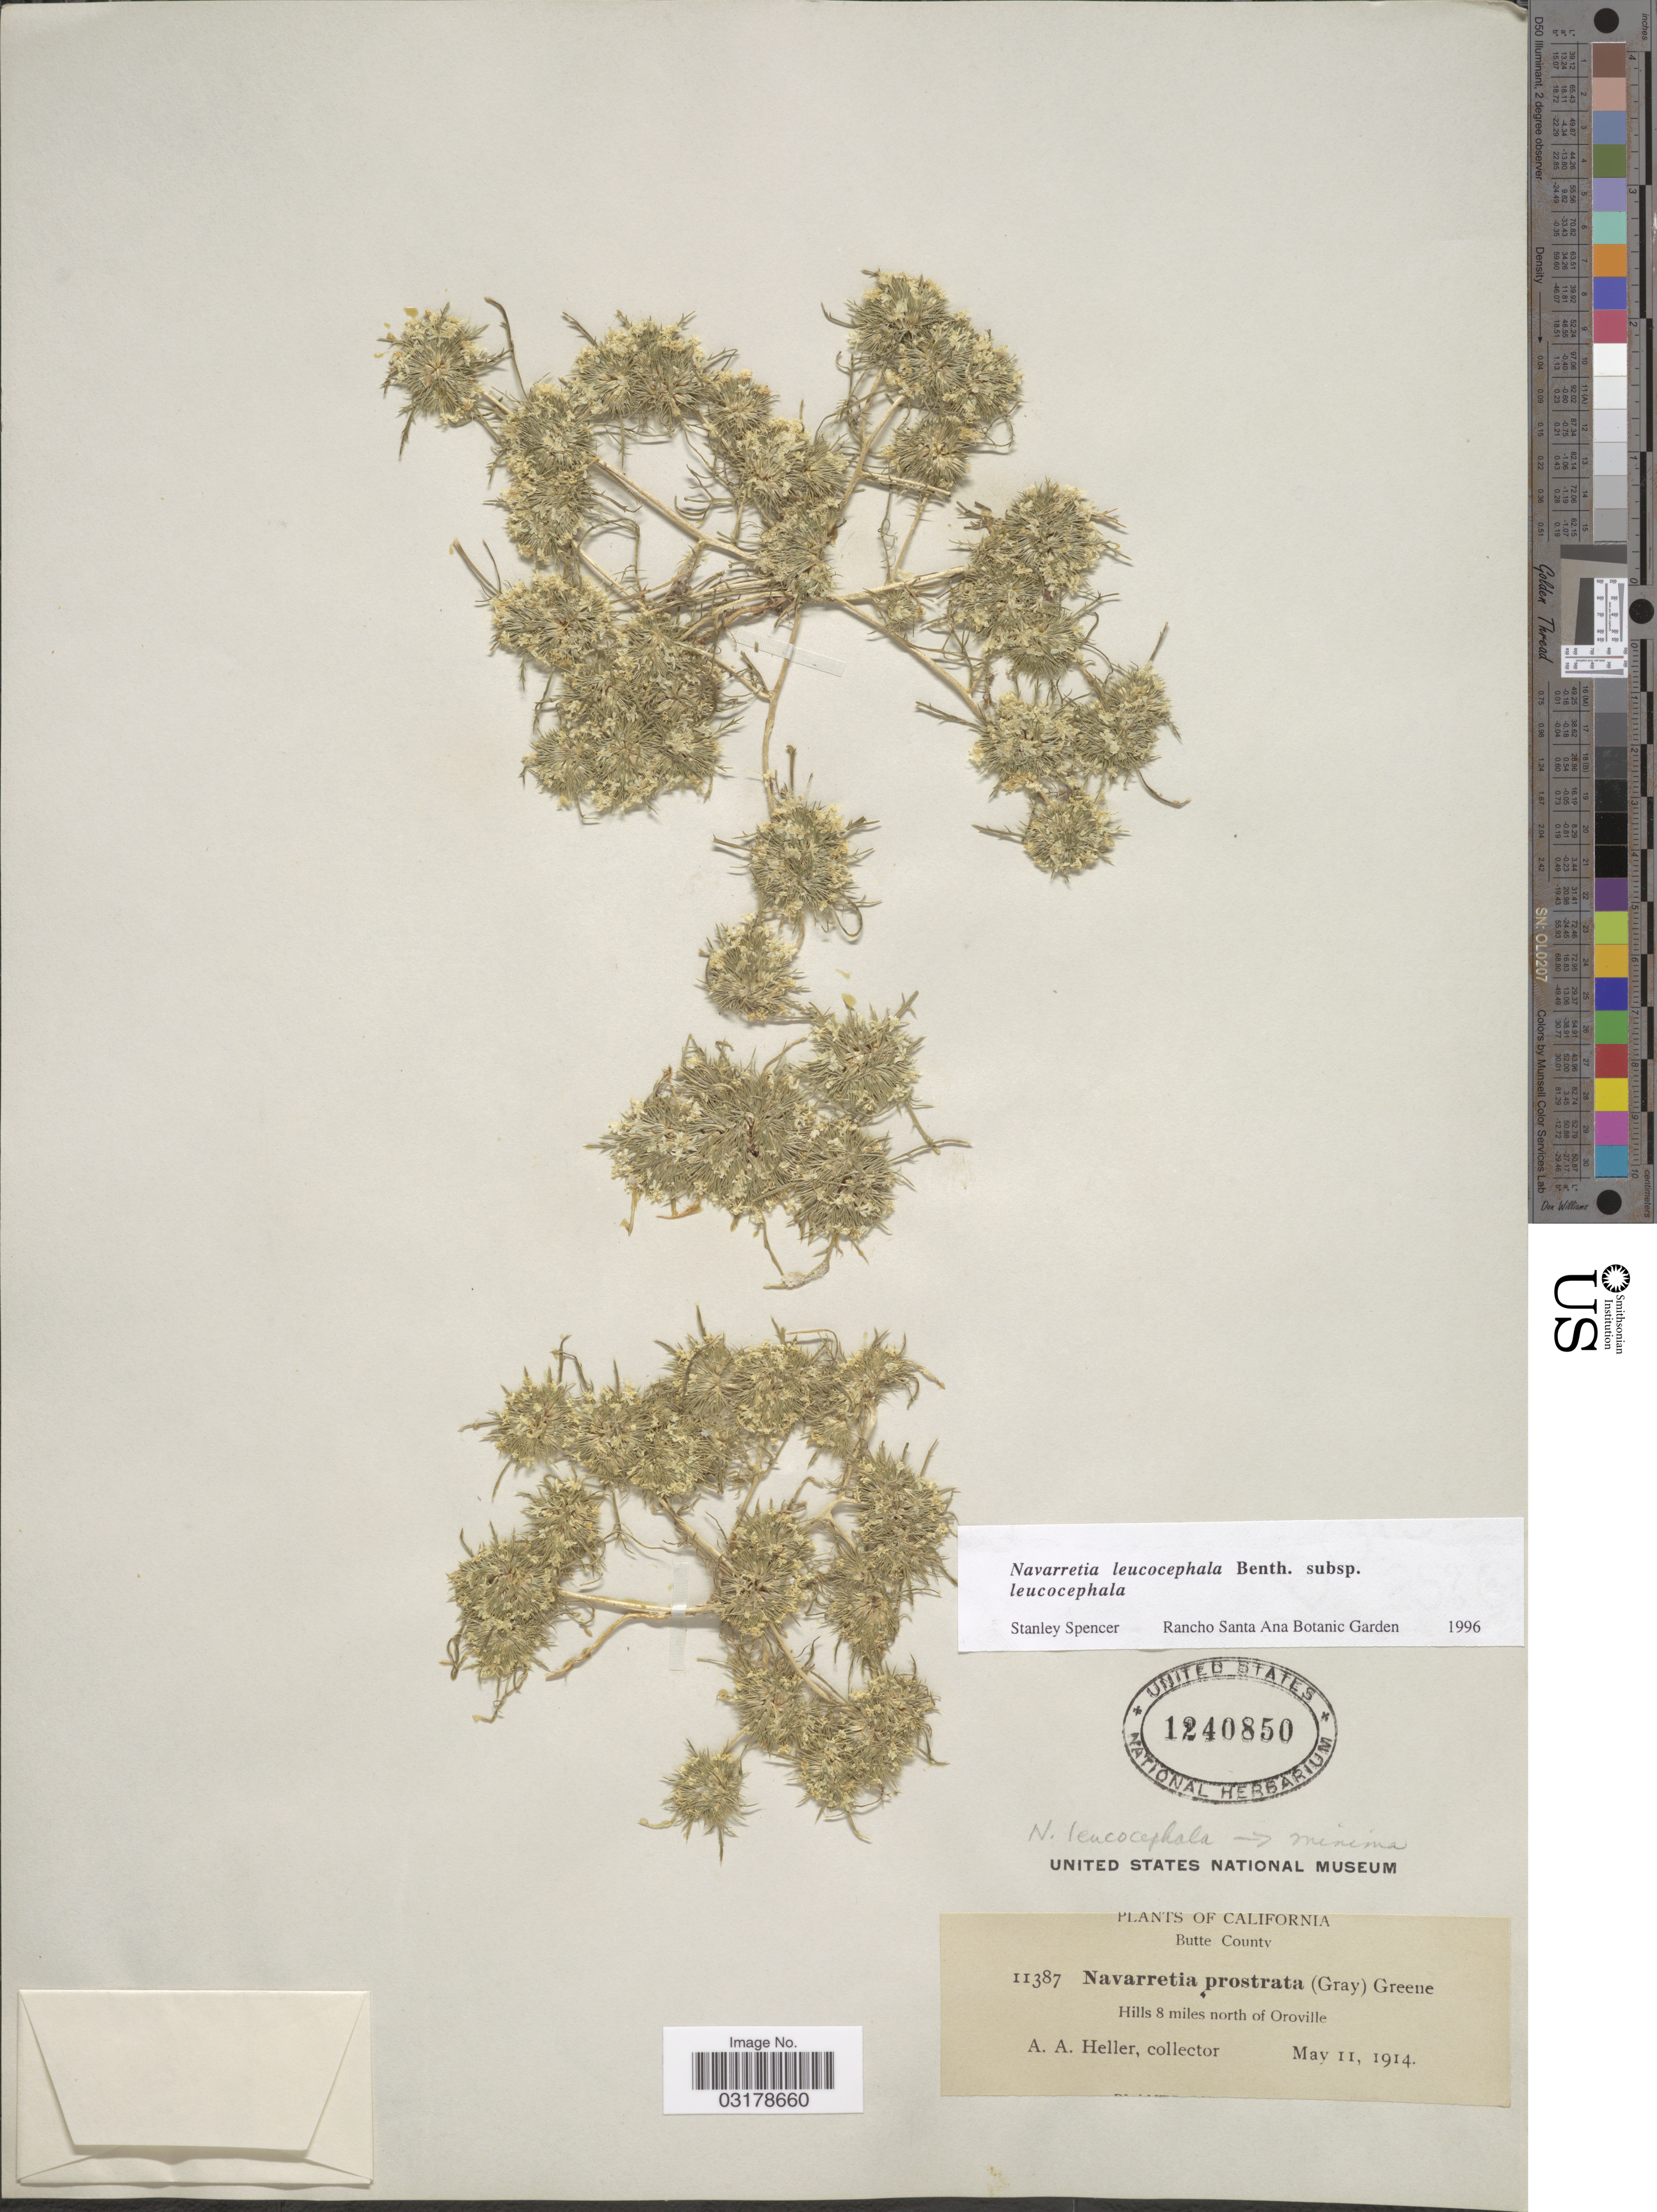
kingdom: Plantae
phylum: Tracheophyta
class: Magnoliopsida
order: Ericales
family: Polemoniaceae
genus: Navarretia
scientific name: Navarretia leucocephala subsp. leucocephala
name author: Benth.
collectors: A. A. Heller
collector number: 11387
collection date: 1914-05-11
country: United States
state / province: California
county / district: Butte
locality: Butte County. Hills 8 miles north of Oroville.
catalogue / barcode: US 1240850